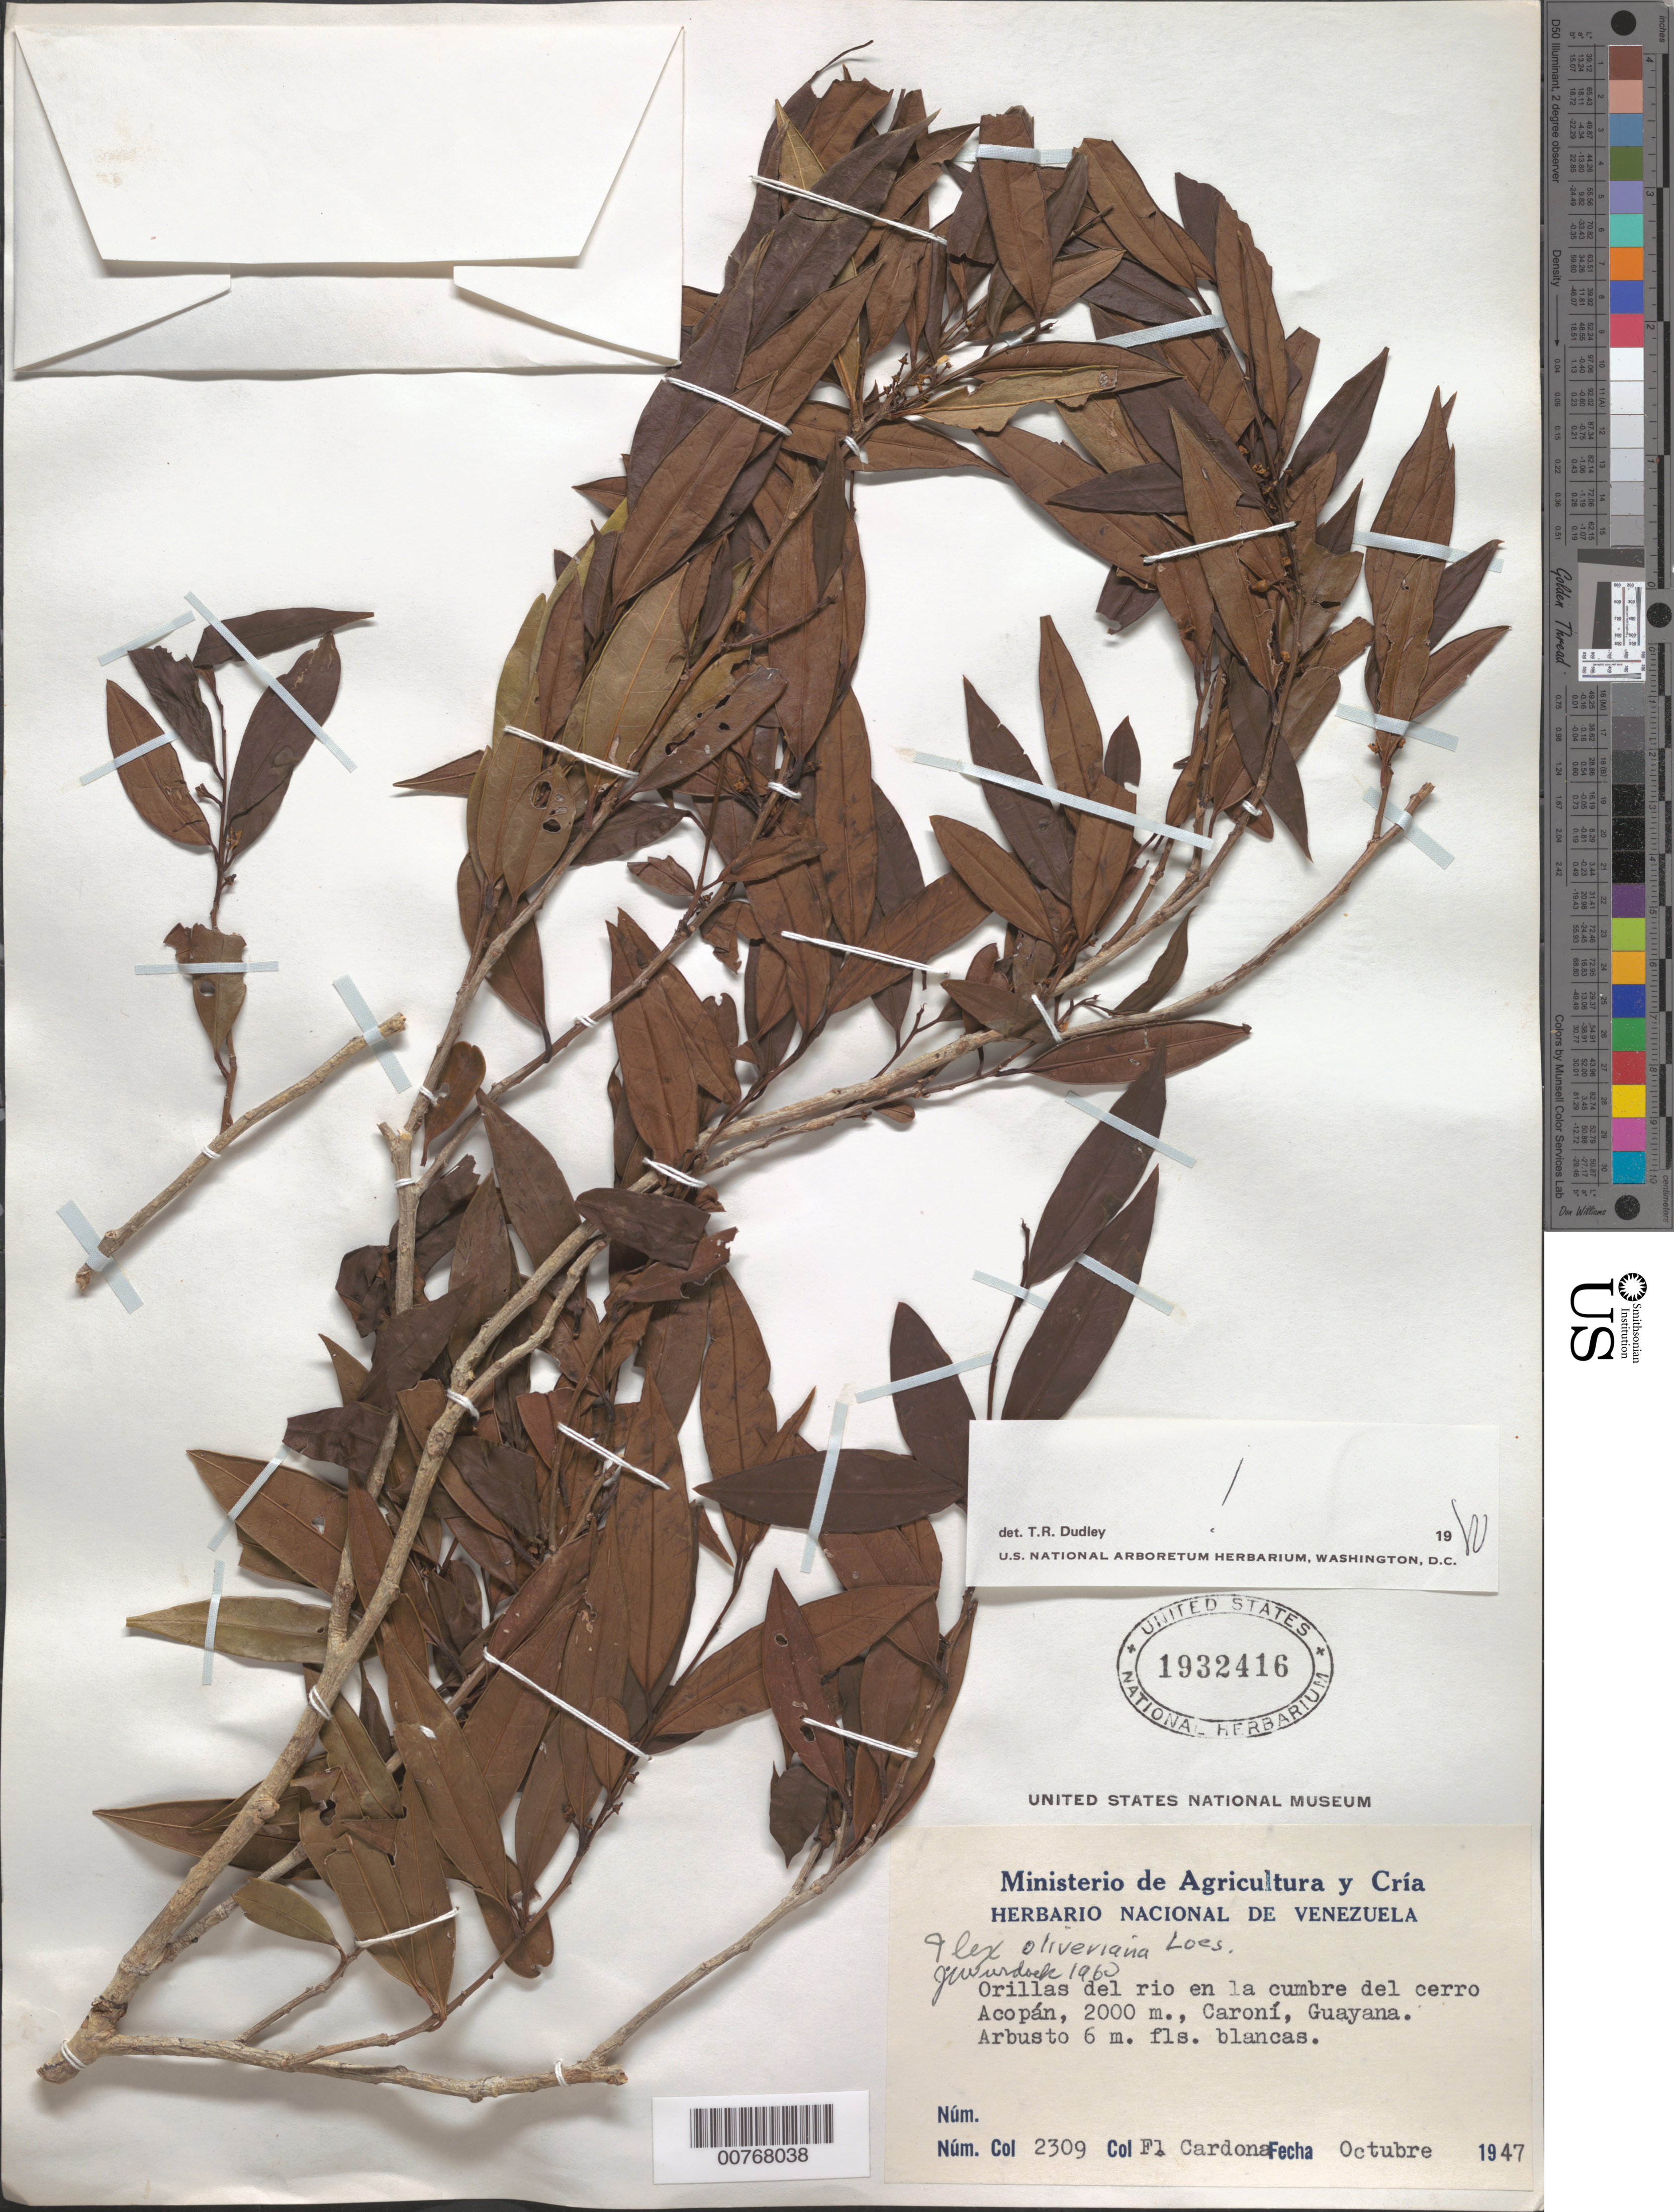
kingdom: Plantae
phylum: Tracheophyta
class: Magnoliopsida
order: Aquifoliales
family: Aquifoliaceae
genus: Ilex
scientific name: Ilex obcordata var. vaccinioides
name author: (Loes.) P. A. González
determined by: Dudley, T. R.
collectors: F. Cardona Puig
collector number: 2309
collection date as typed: Oct-47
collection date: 1947-10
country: Venezuela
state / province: Bolívar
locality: Cerro Acopán, Río Caroní, Guayana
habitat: Orillas del río en la cumbre del cerro Acopán (banks of the river leading from the summit of the Acopán tepui)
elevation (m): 2000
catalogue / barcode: US 1932416